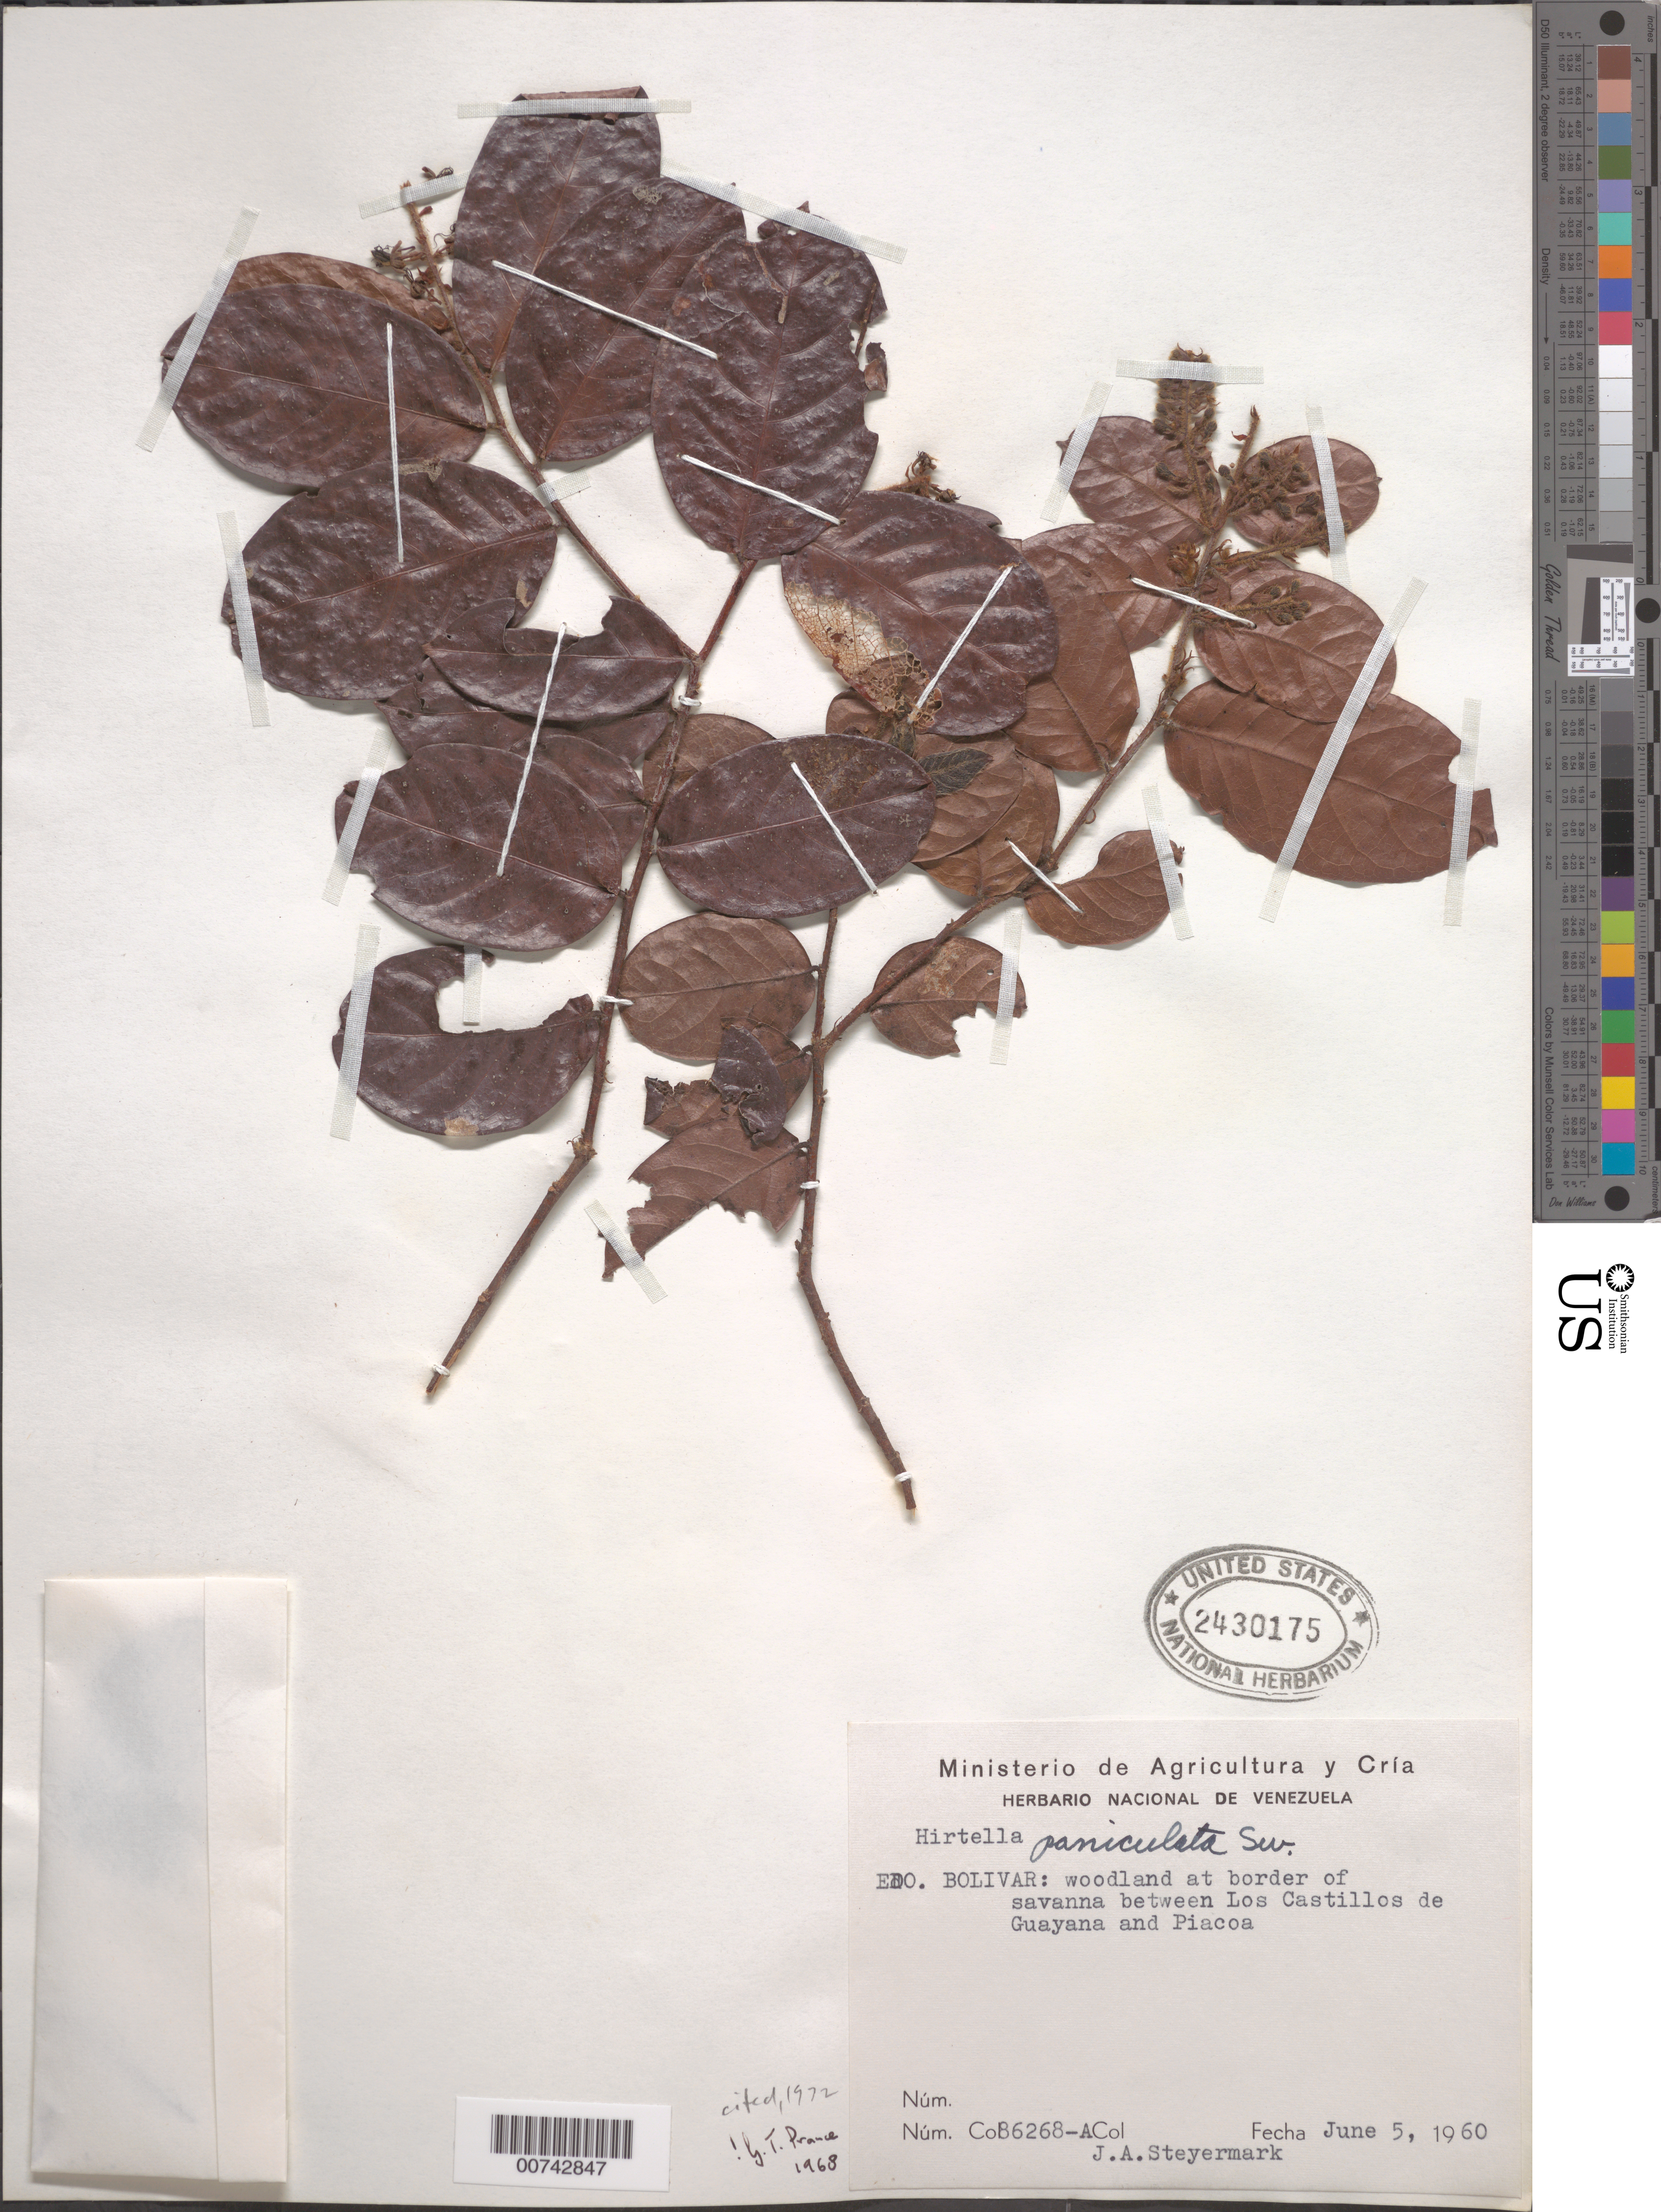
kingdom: Plantae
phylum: Tracheophyta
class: Magnoliopsida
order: Malpighiales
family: Chrysobalanaceae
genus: Hirtella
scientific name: Hirtella paniculata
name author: Sw.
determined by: Prance, G. T.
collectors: J. Steyermark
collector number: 86268 A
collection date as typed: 5-Jun-60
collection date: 1960-06-05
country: Venezuela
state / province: Bolívar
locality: Los Castillos de Guayana to Piacoa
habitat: Woodland at border of savanna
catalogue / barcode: US 2430175